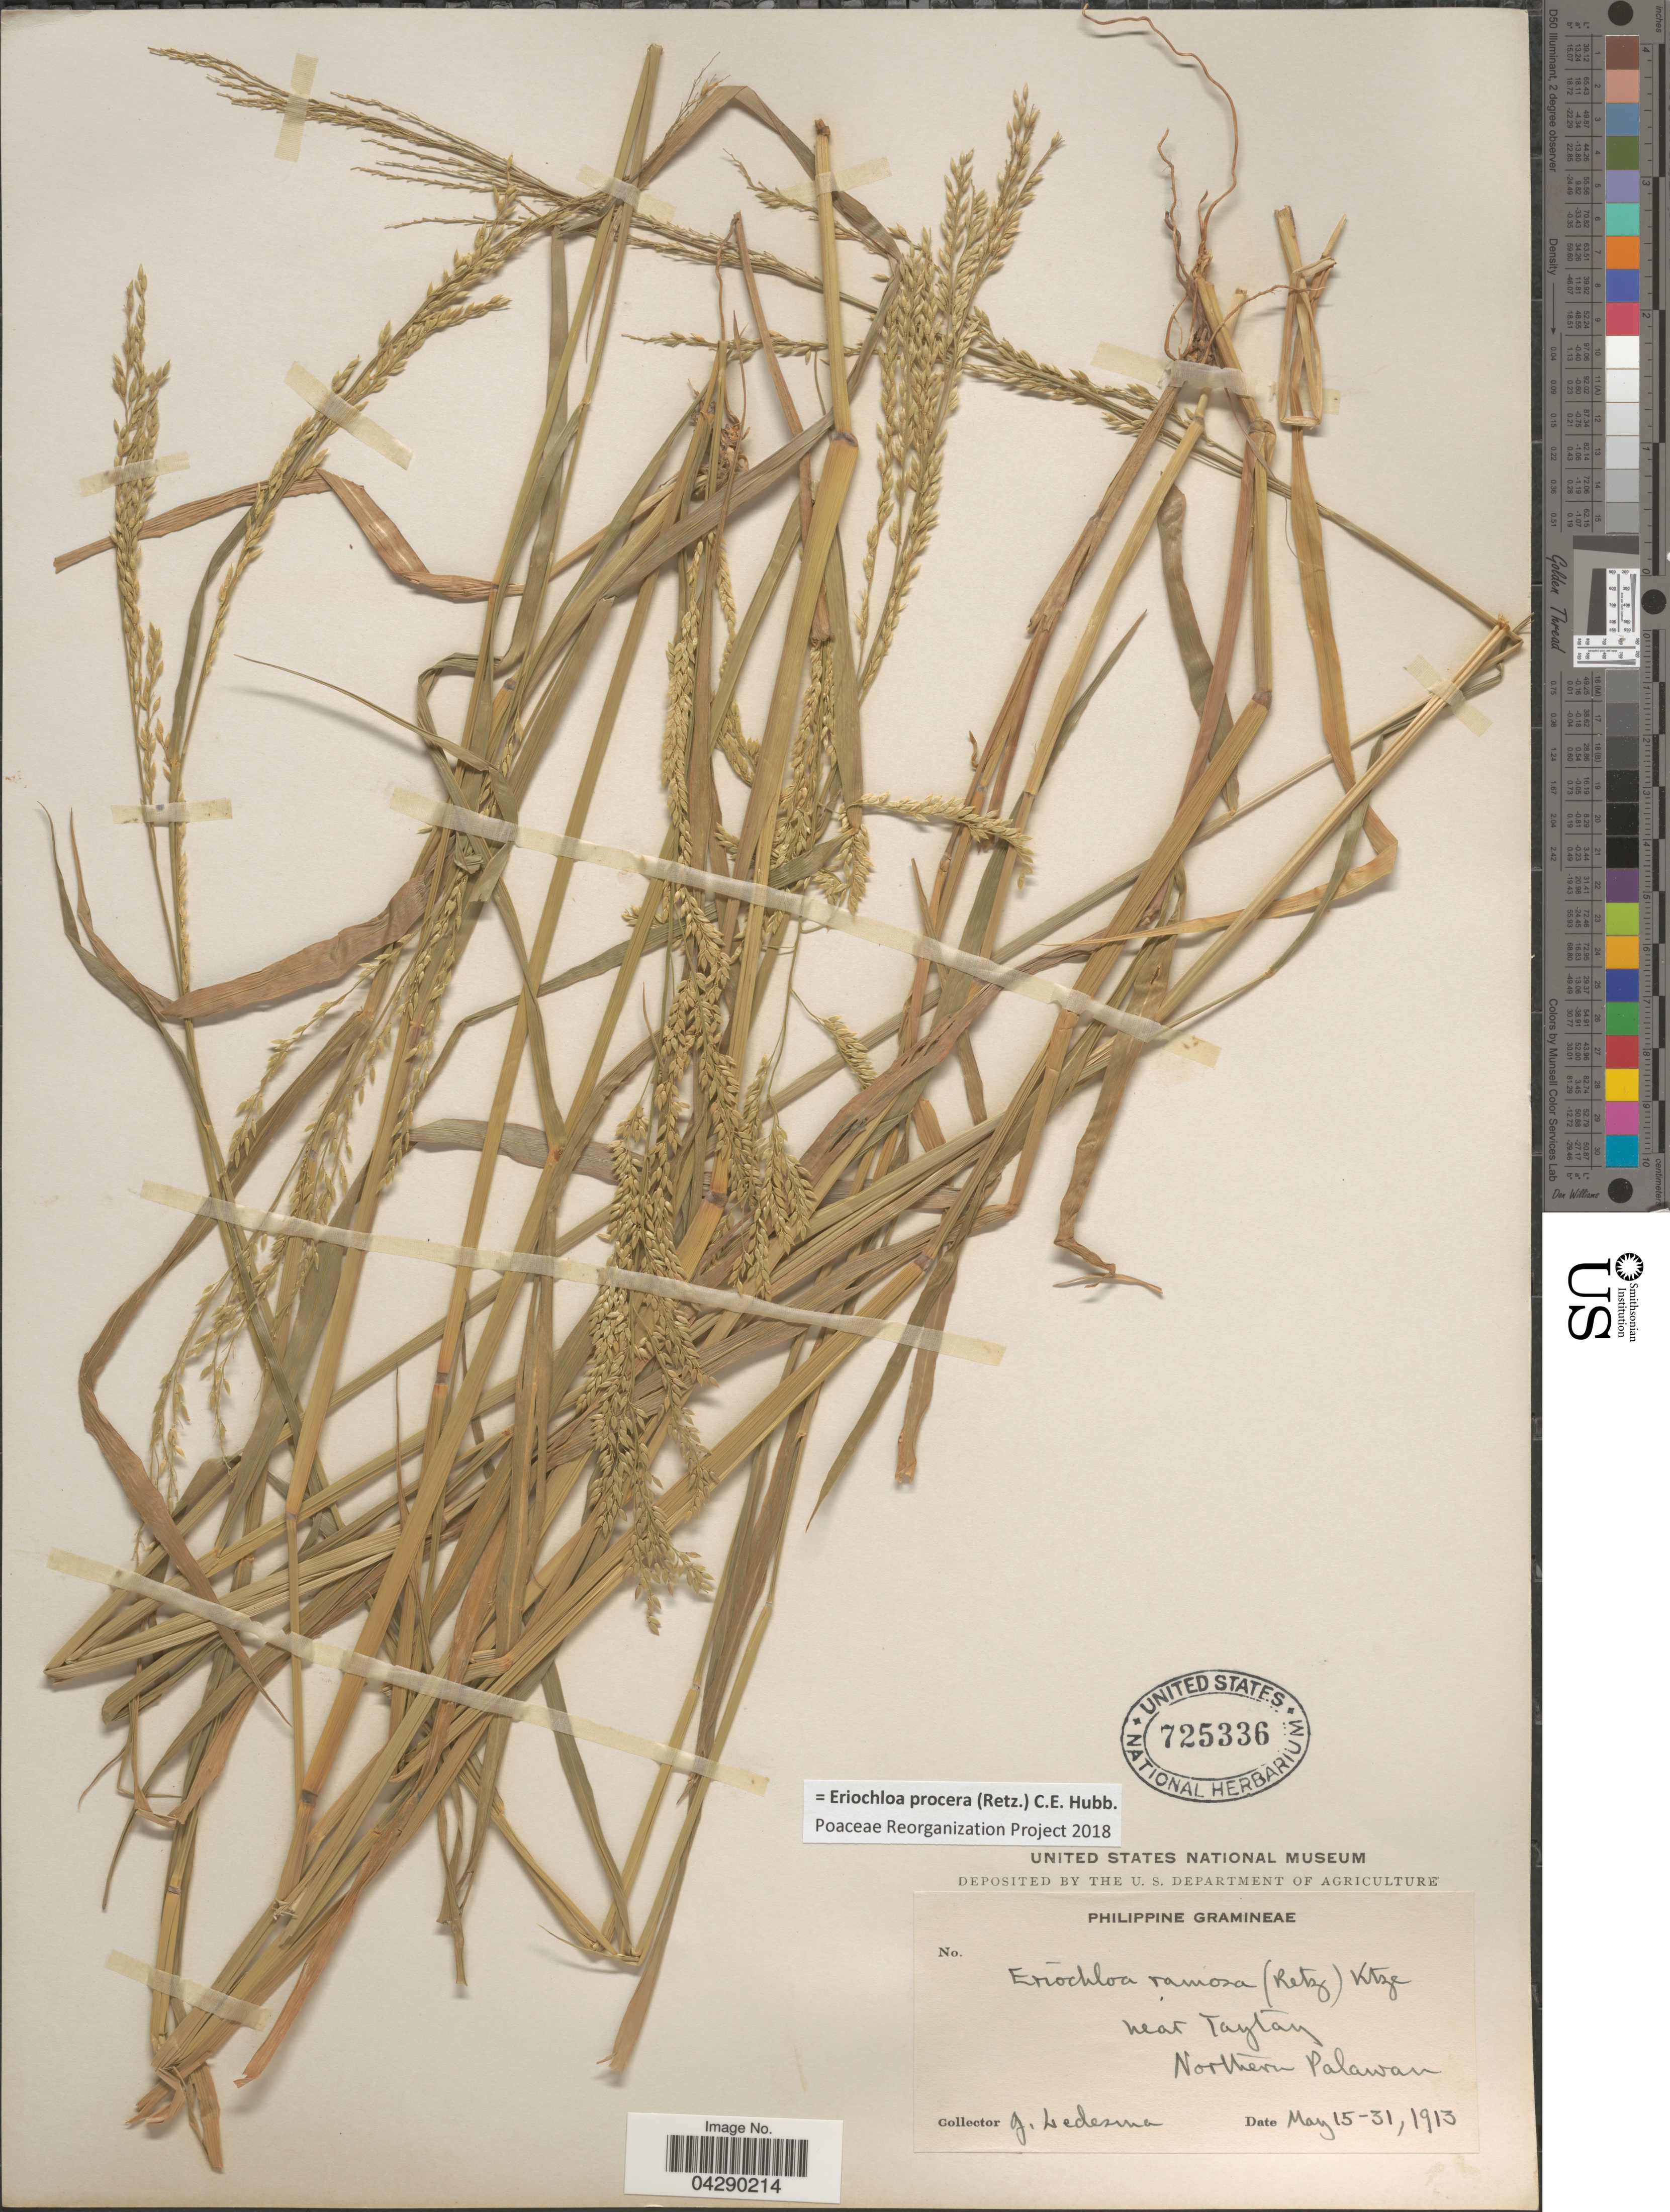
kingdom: Plantae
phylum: Tracheophyta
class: Liliopsida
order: Poales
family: Poaceae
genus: Eriochloa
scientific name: Eriochloa procera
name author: (Retz.) C.E. Hubb.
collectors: G. Ledesma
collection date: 1913-05-15/1913-05-31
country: Philippines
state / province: Mimaropa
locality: Near Taytay. Northern Palawan.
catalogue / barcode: US 725336